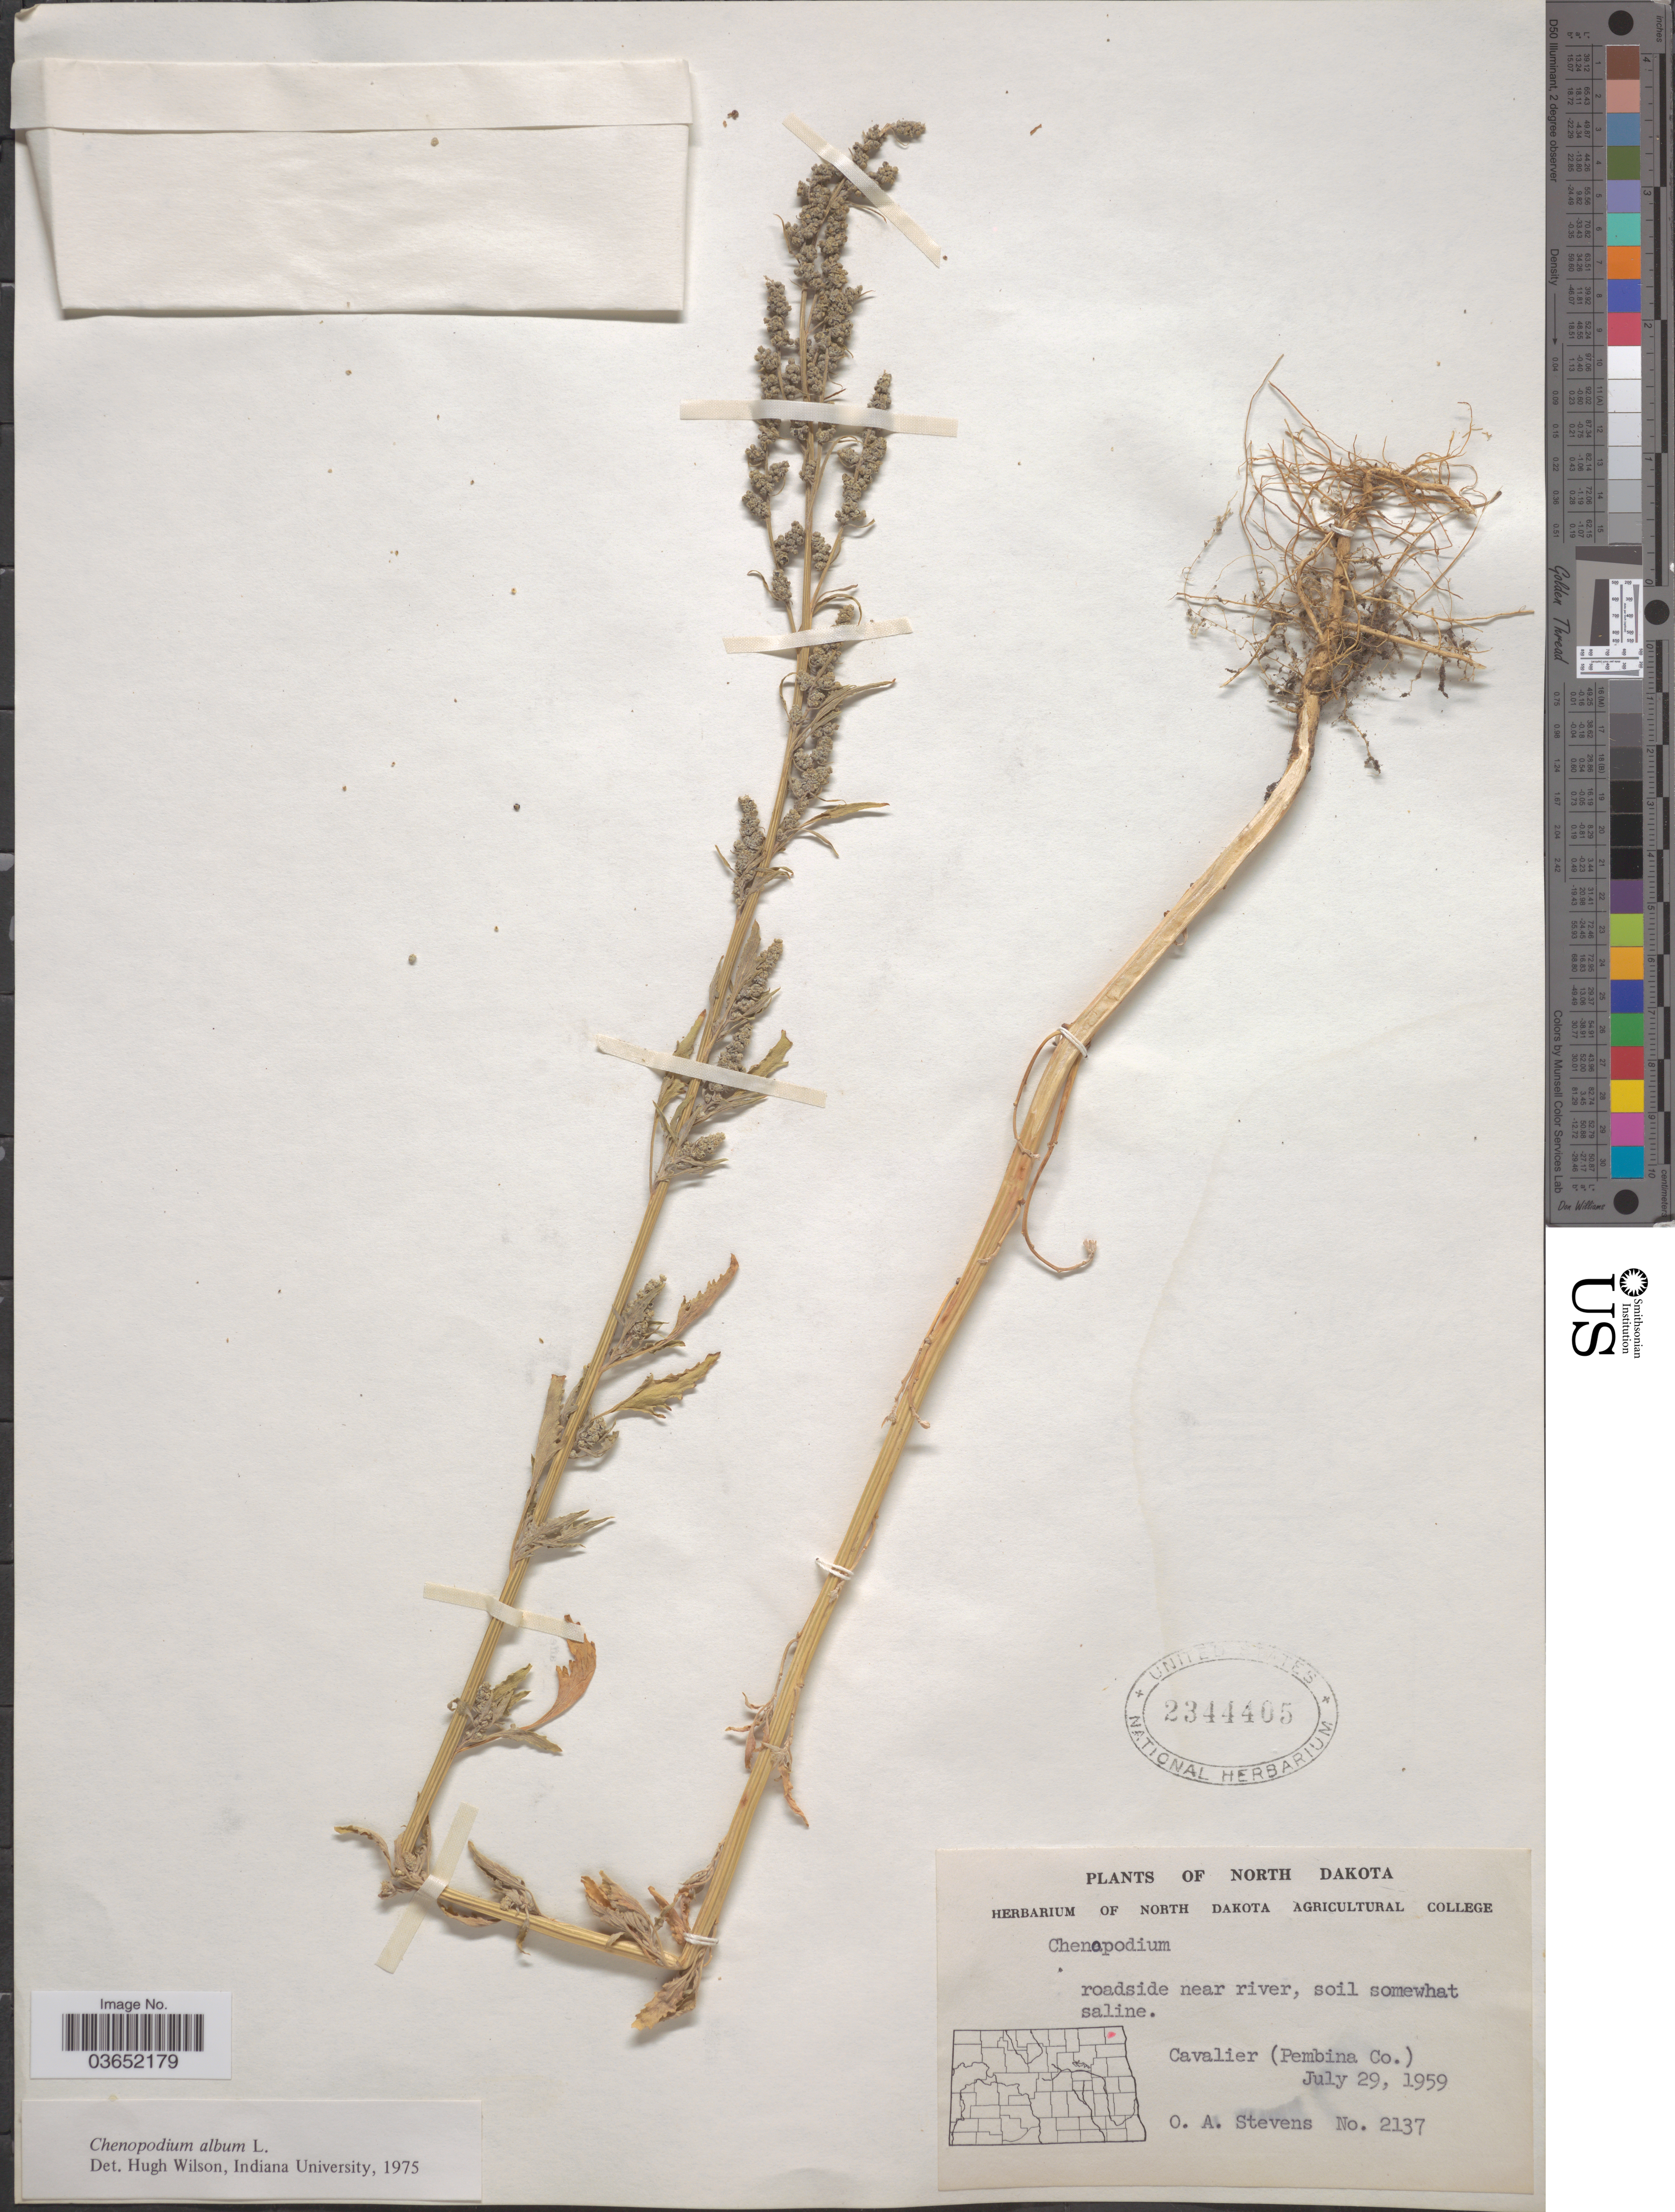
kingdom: Plantae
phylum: Tracheophyta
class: Magnoliopsida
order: Caryophyllales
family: Amaranthaceae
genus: Chenopodium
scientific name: Chenopodium album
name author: L.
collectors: O. A. Stevens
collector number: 2137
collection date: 1959-07-29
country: United States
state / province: North Dakota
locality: Cavalier (Pembina Co.).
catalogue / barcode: US 2344405